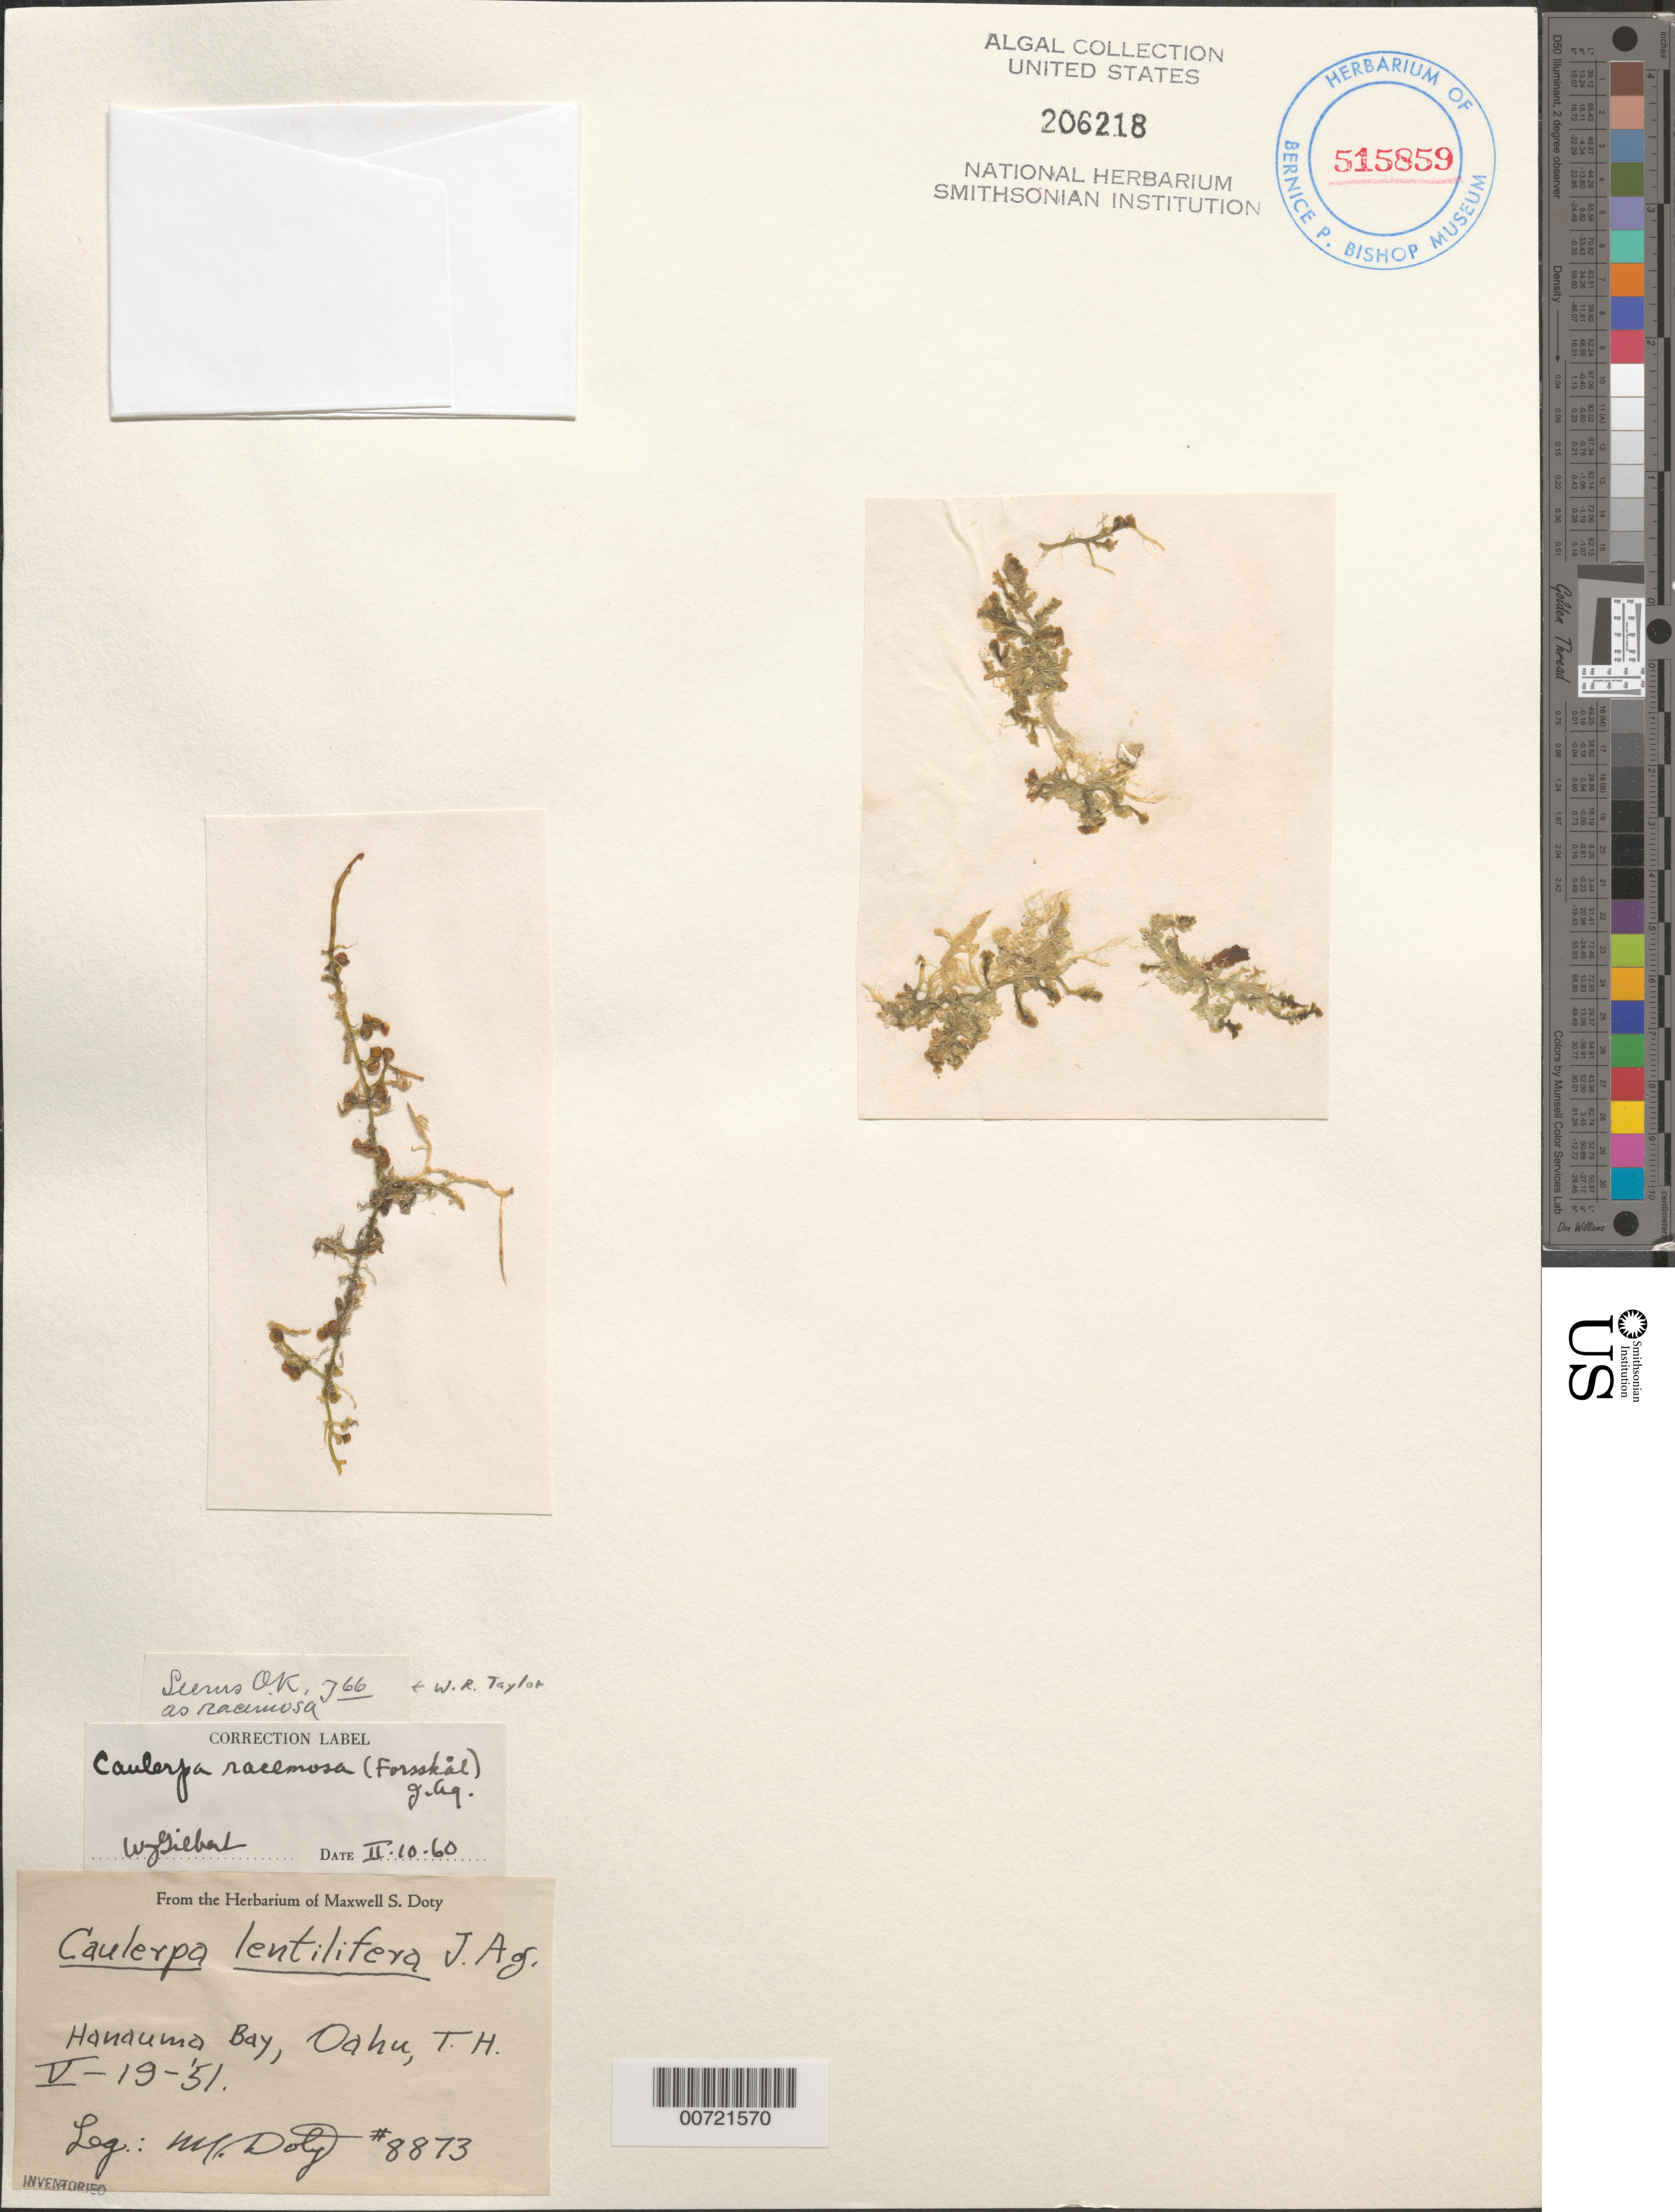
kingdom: Plantae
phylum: Chlorophyta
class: Ulvophyceae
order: Bryopsidales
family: Caulerpaceae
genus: Caulerpa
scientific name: Caulerpa racemosa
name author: (Forssk.) J. Agardh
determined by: Gilbert, W. J.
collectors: M. S. Doty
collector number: MSD 8873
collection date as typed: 19 May 1951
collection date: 1951-05-19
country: United States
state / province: Hawaii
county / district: Honolulu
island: Oahu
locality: Hanauma Bay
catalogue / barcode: US 206218